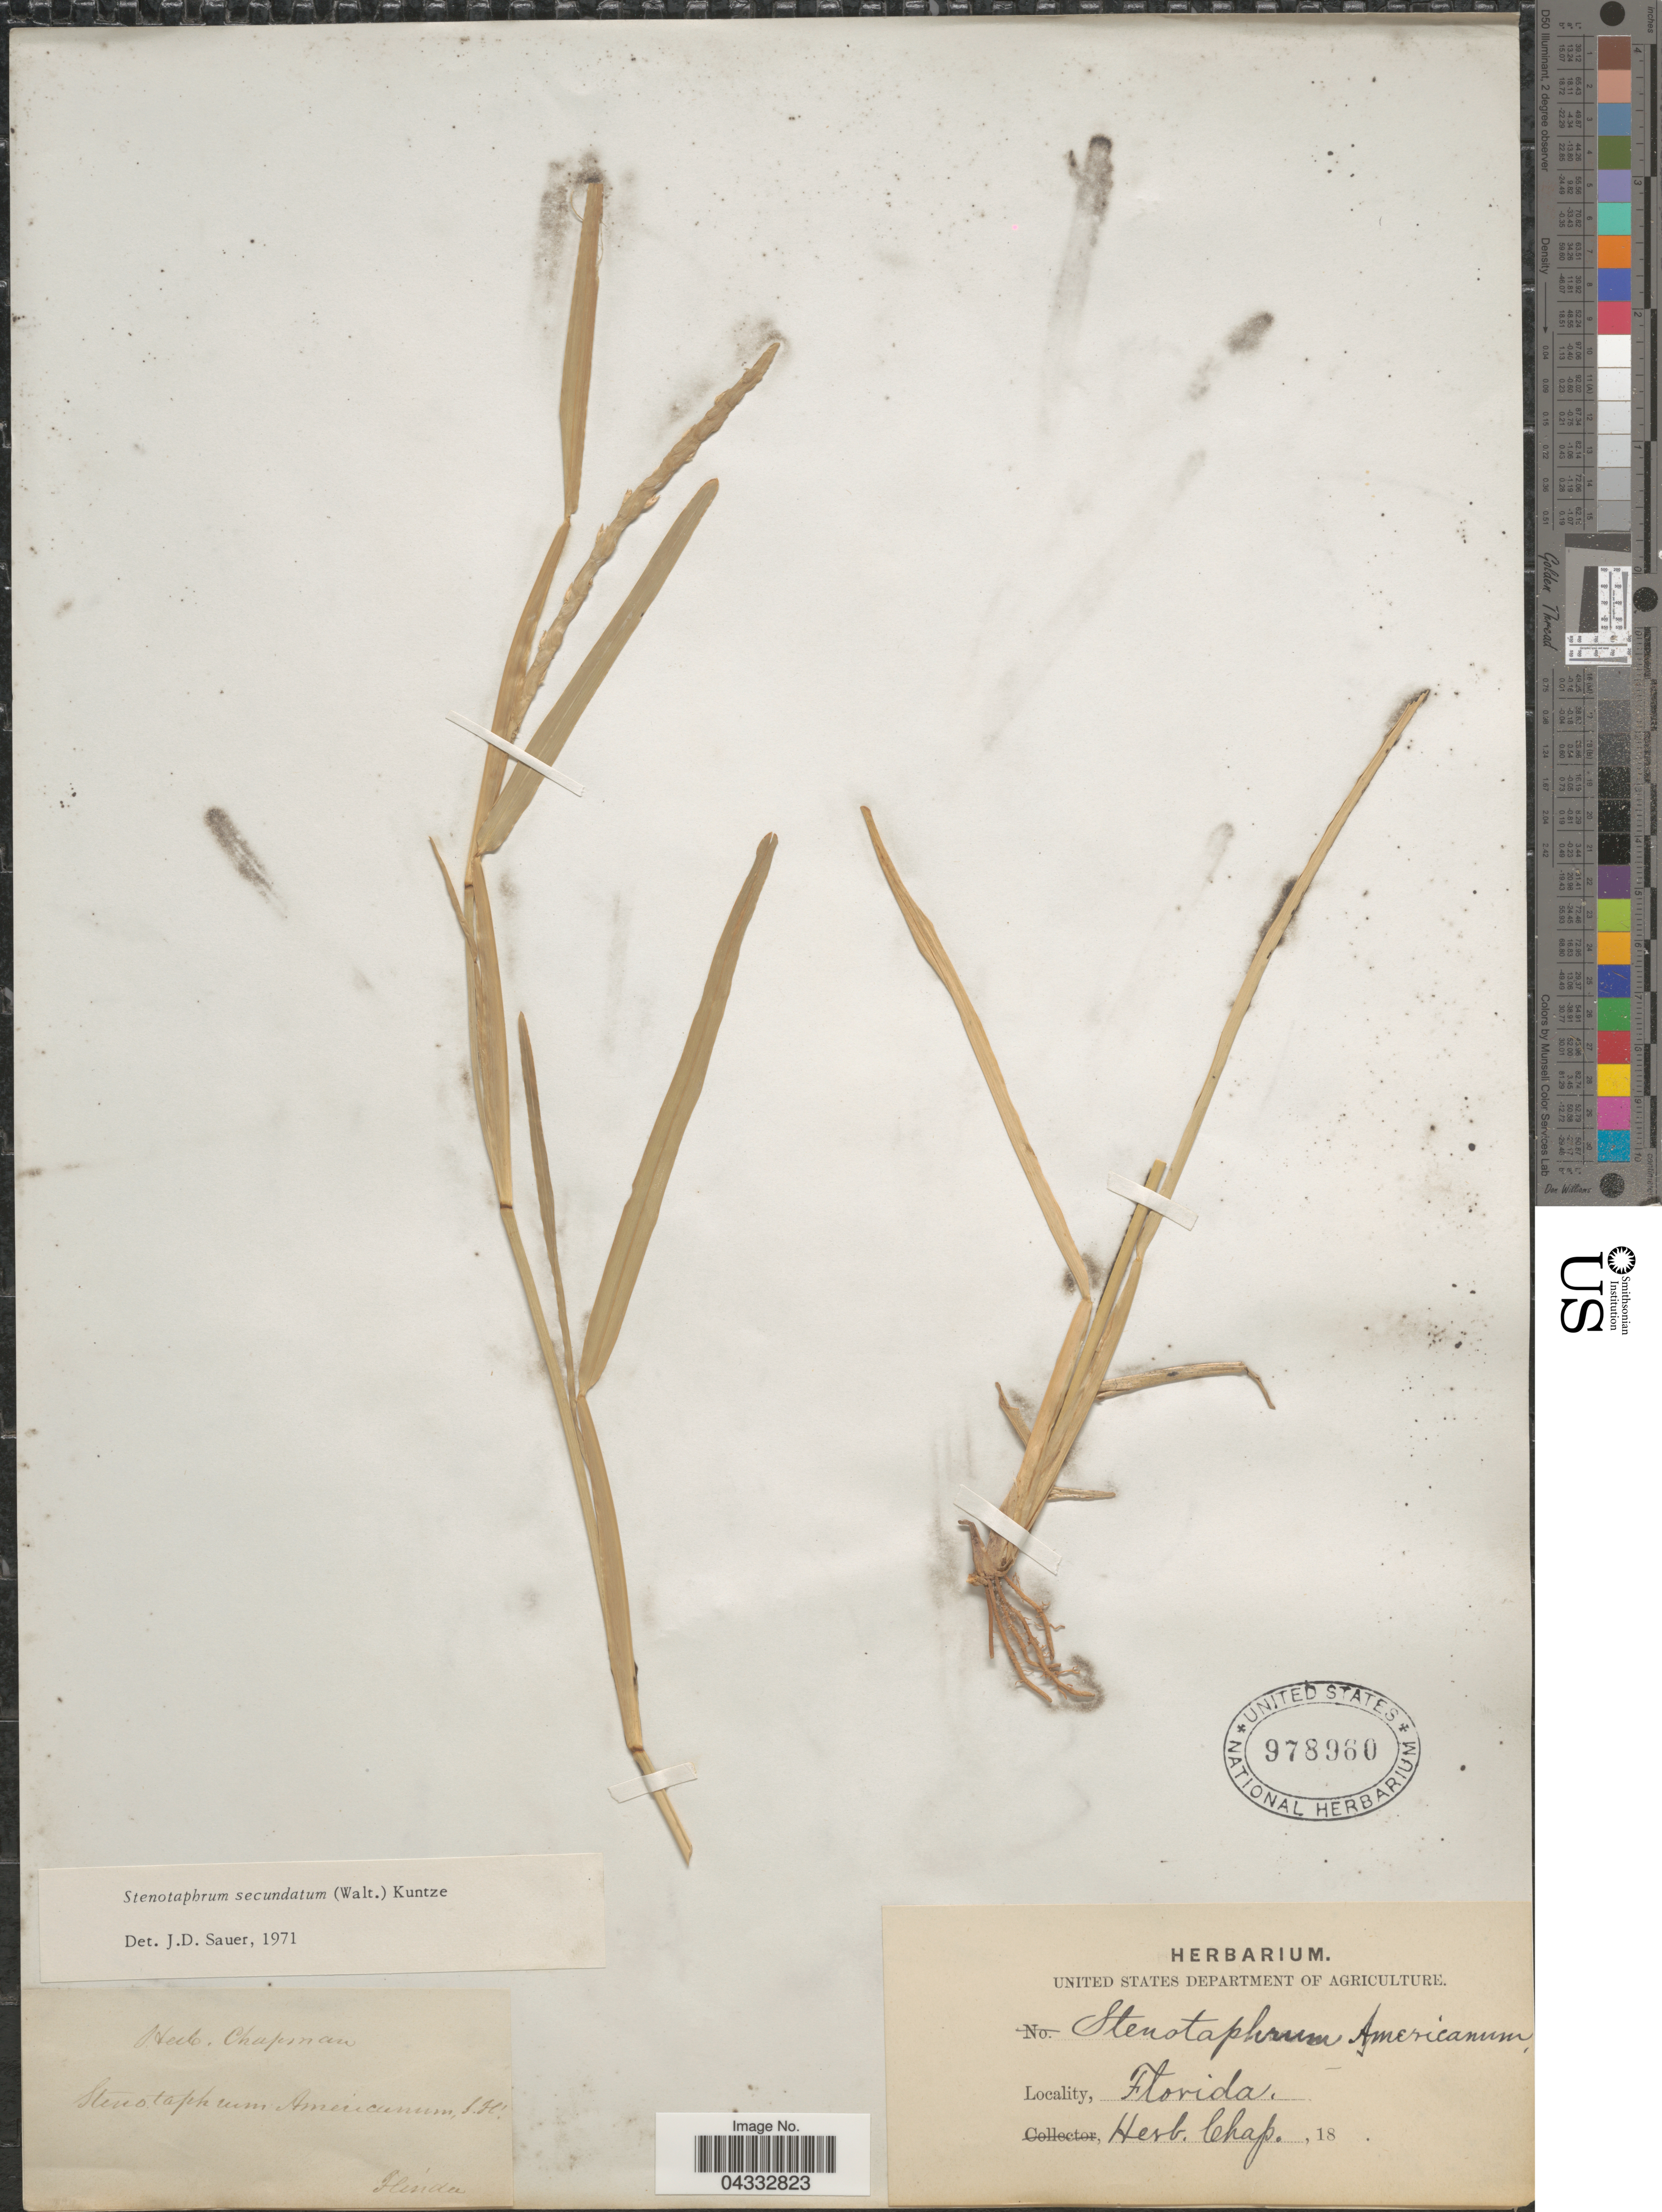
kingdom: Plantae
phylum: Tracheophyta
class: Liliopsida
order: Poales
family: Poaceae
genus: Stenotaphrum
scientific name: Stenotaphrum secundatum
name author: (Walter) Kuntze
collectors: ex herb. Chapman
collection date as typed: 18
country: United States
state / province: Florida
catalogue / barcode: US 978960